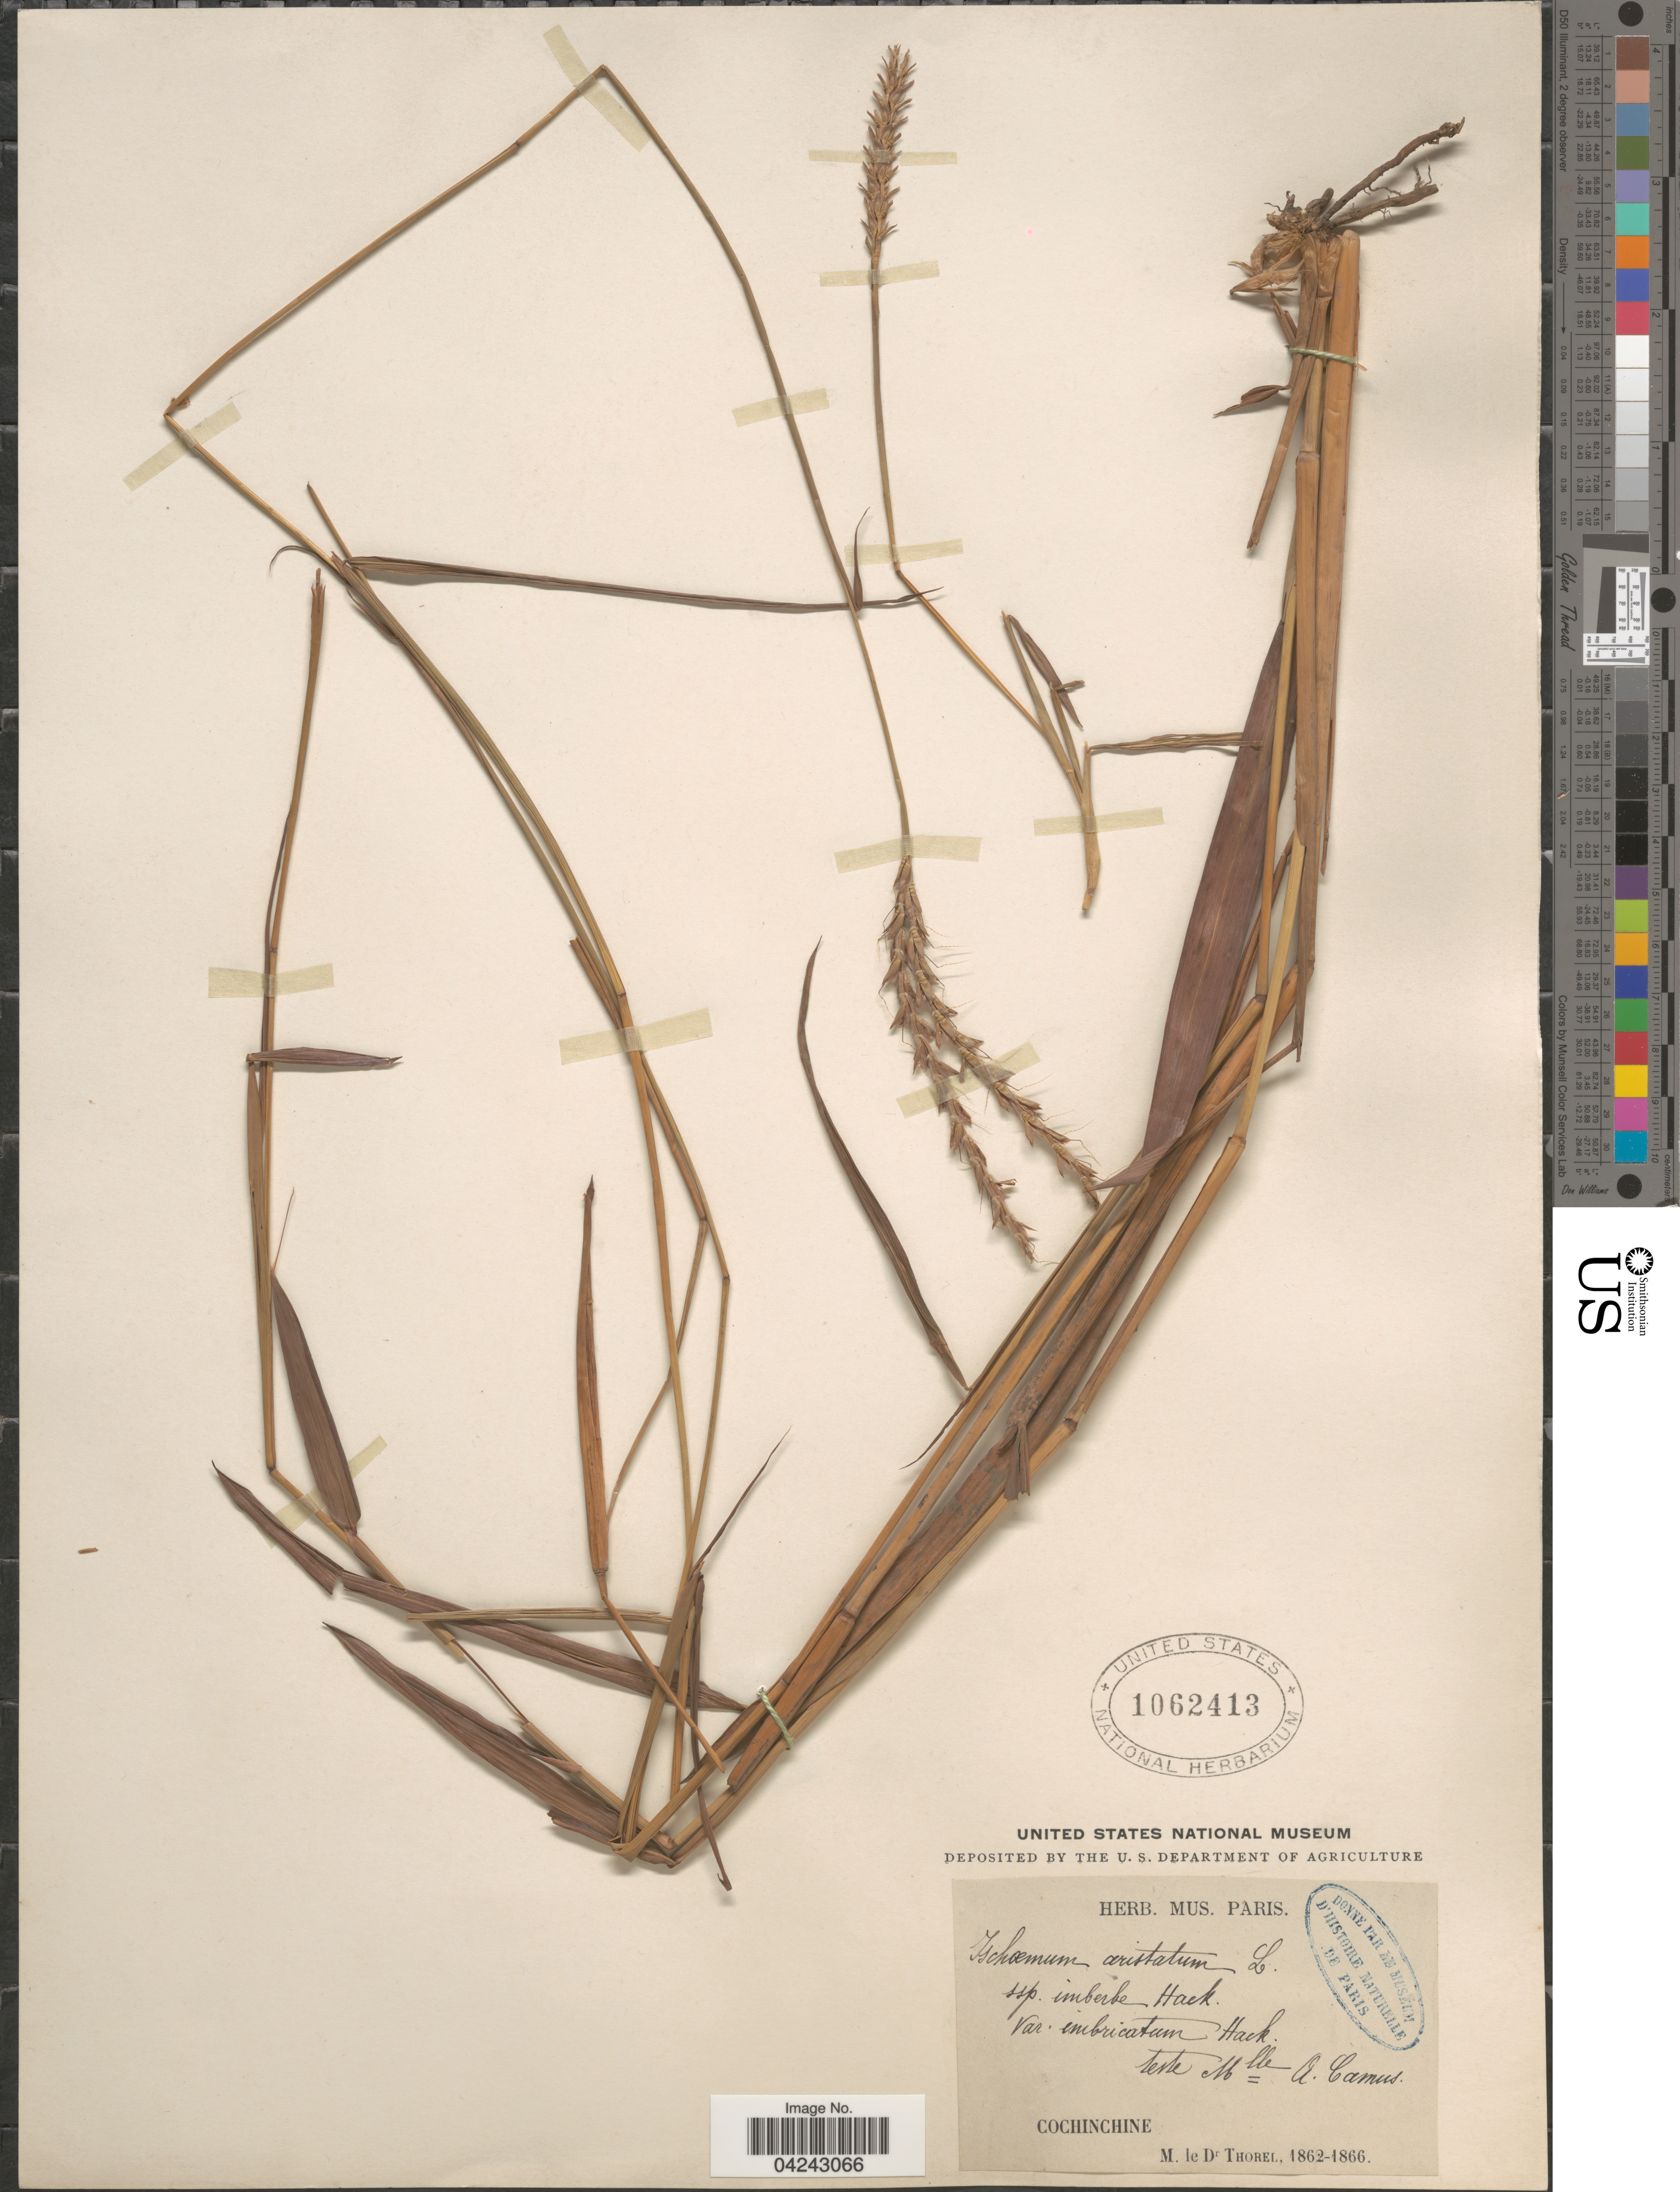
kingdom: Plantae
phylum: Tracheophyta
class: Liliopsida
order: Poales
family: Poaceae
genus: Ischaemum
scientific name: Ischaemum aristatum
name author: L.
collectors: Thorel, M. "M. [=Monsieur] Thorel" DO NOT USE (error for C. Thorel)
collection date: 1862/1866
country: Vietnam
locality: Cochinchine.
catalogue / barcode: US 1062413